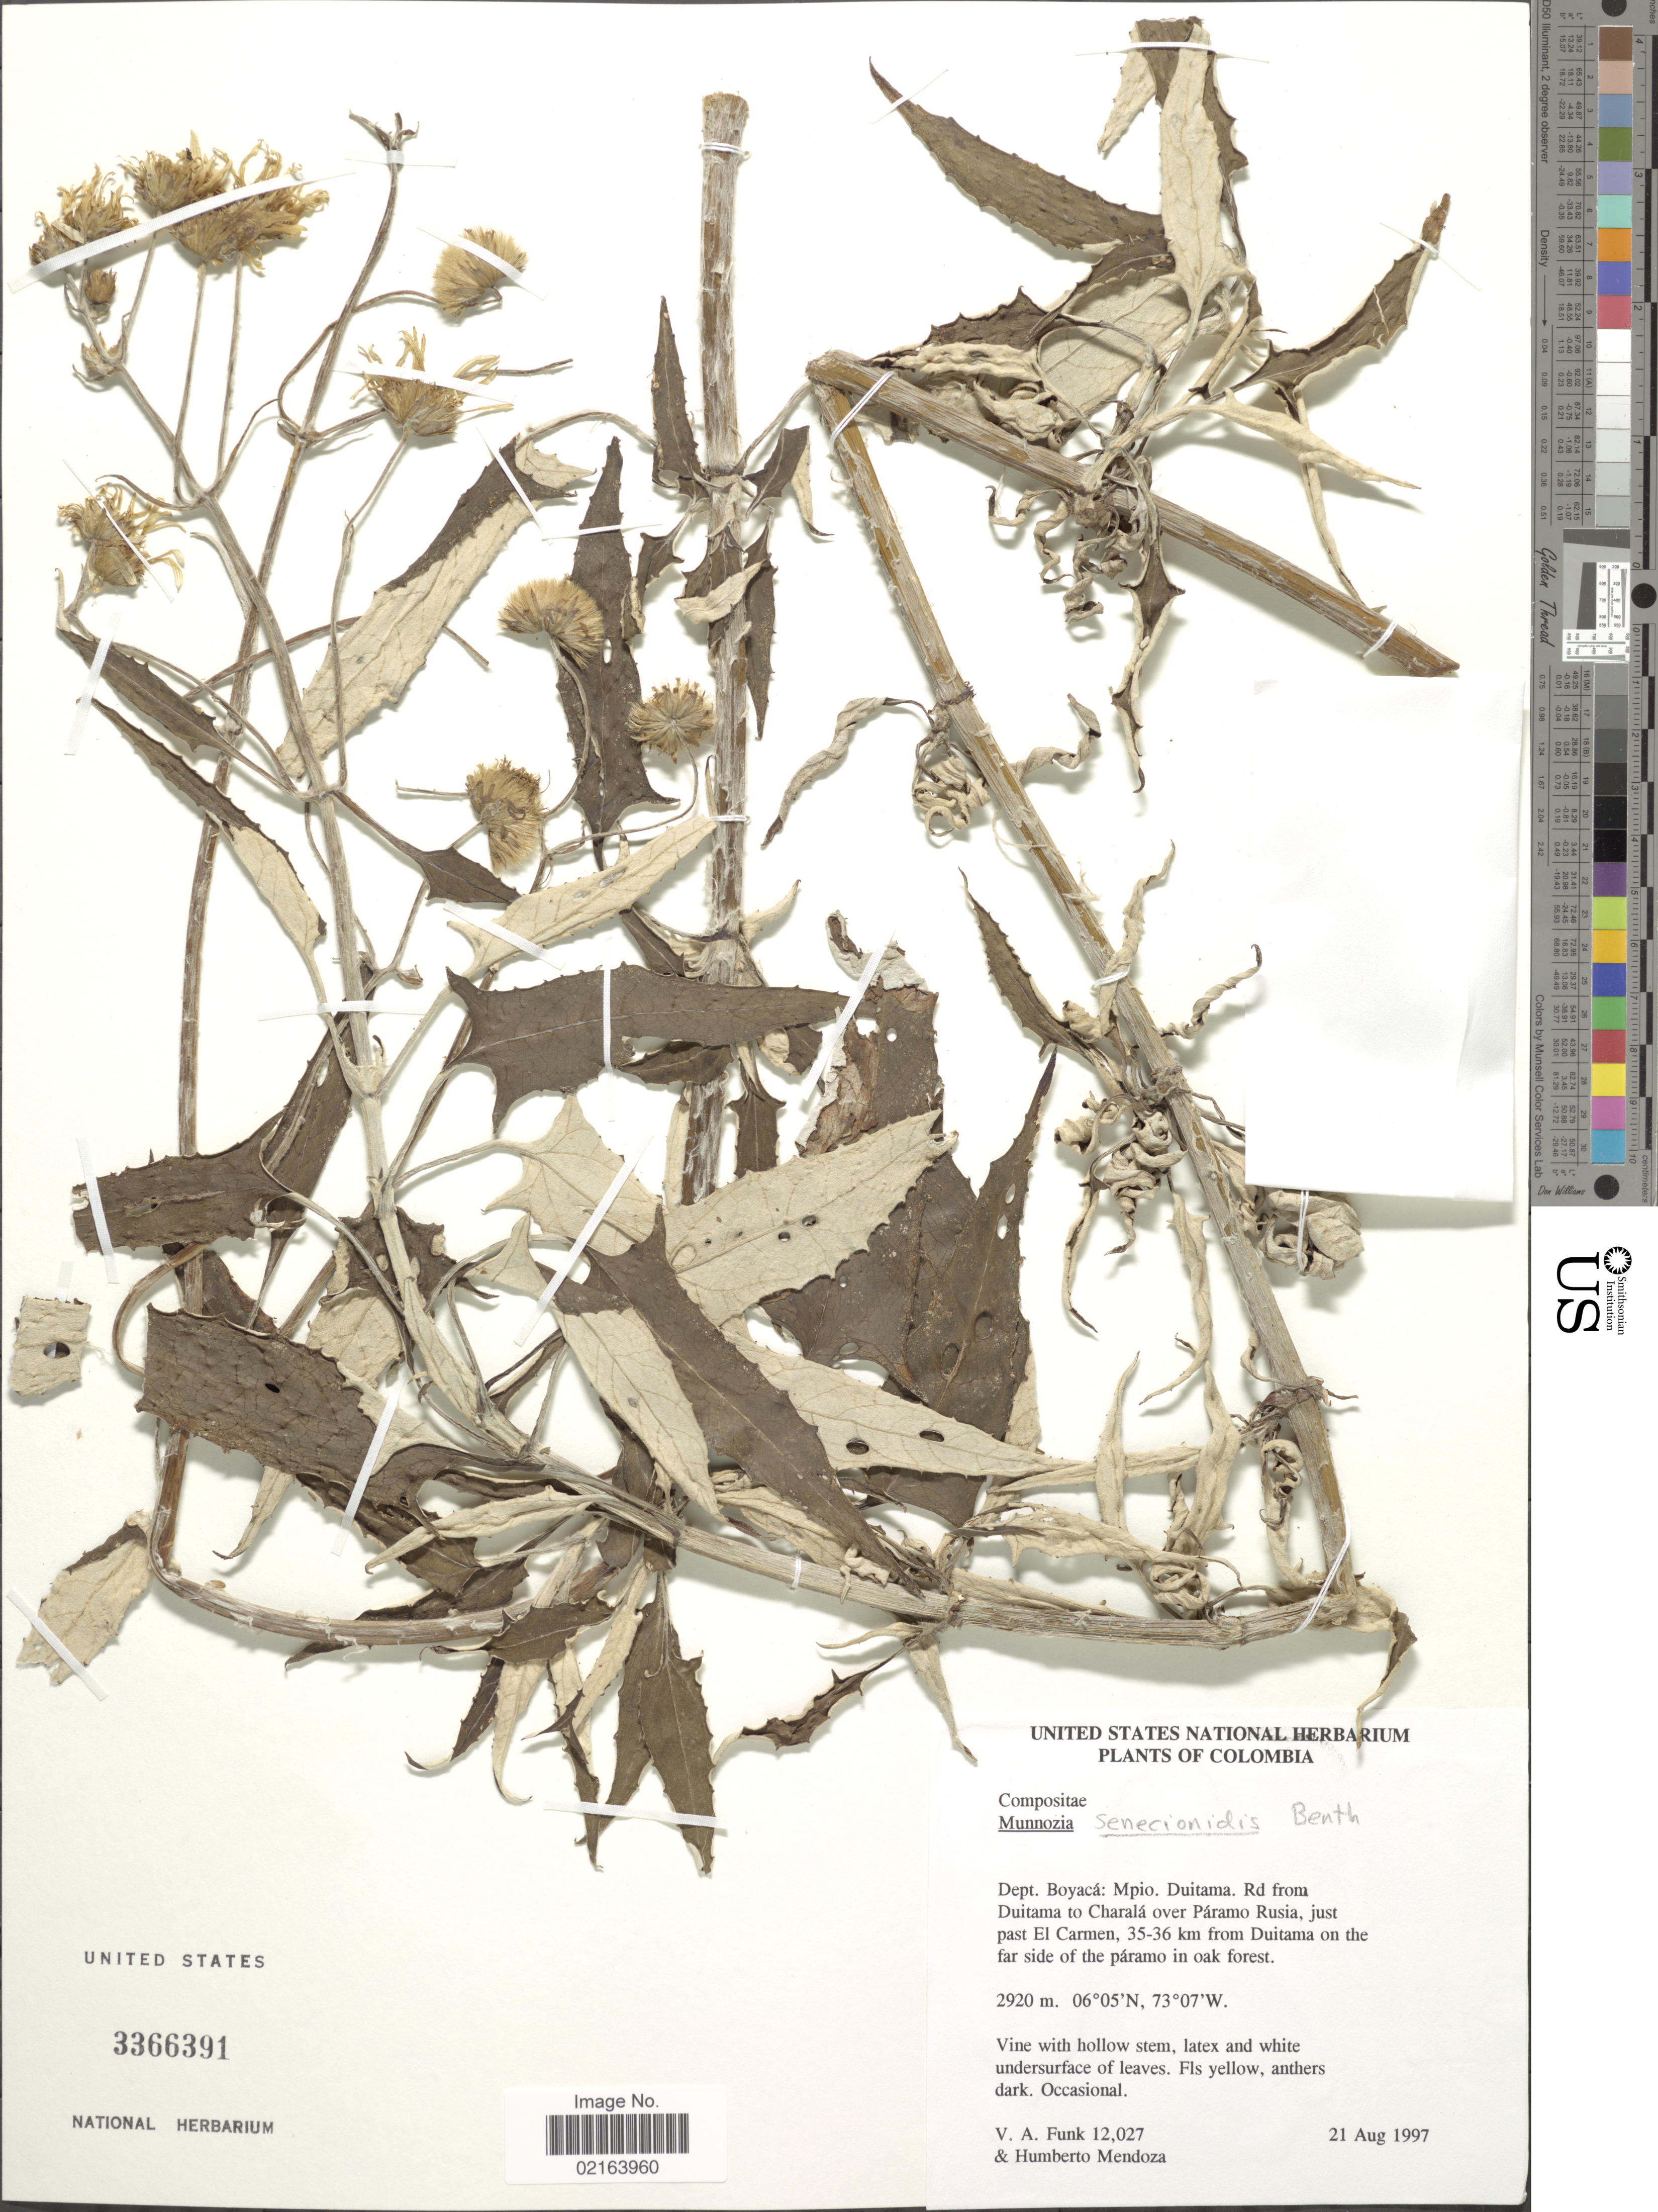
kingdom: Plantae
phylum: Tracheophyta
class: Magnoliopsida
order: Asterales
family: Asteraceae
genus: Munnozia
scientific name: Munnozia senecionidis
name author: Benth.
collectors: V. Funk & H. Mendoza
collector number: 12027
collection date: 1977-08-21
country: Colombia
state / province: Boyacá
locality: Dept. Boyaca: Mpio. Duitama, Rd from Duitama to Charala over Paramo Rusia, just past El Carmen, 35-36 km from Duitama on the far side of the paramo in oak forest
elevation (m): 2920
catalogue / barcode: US 3366391